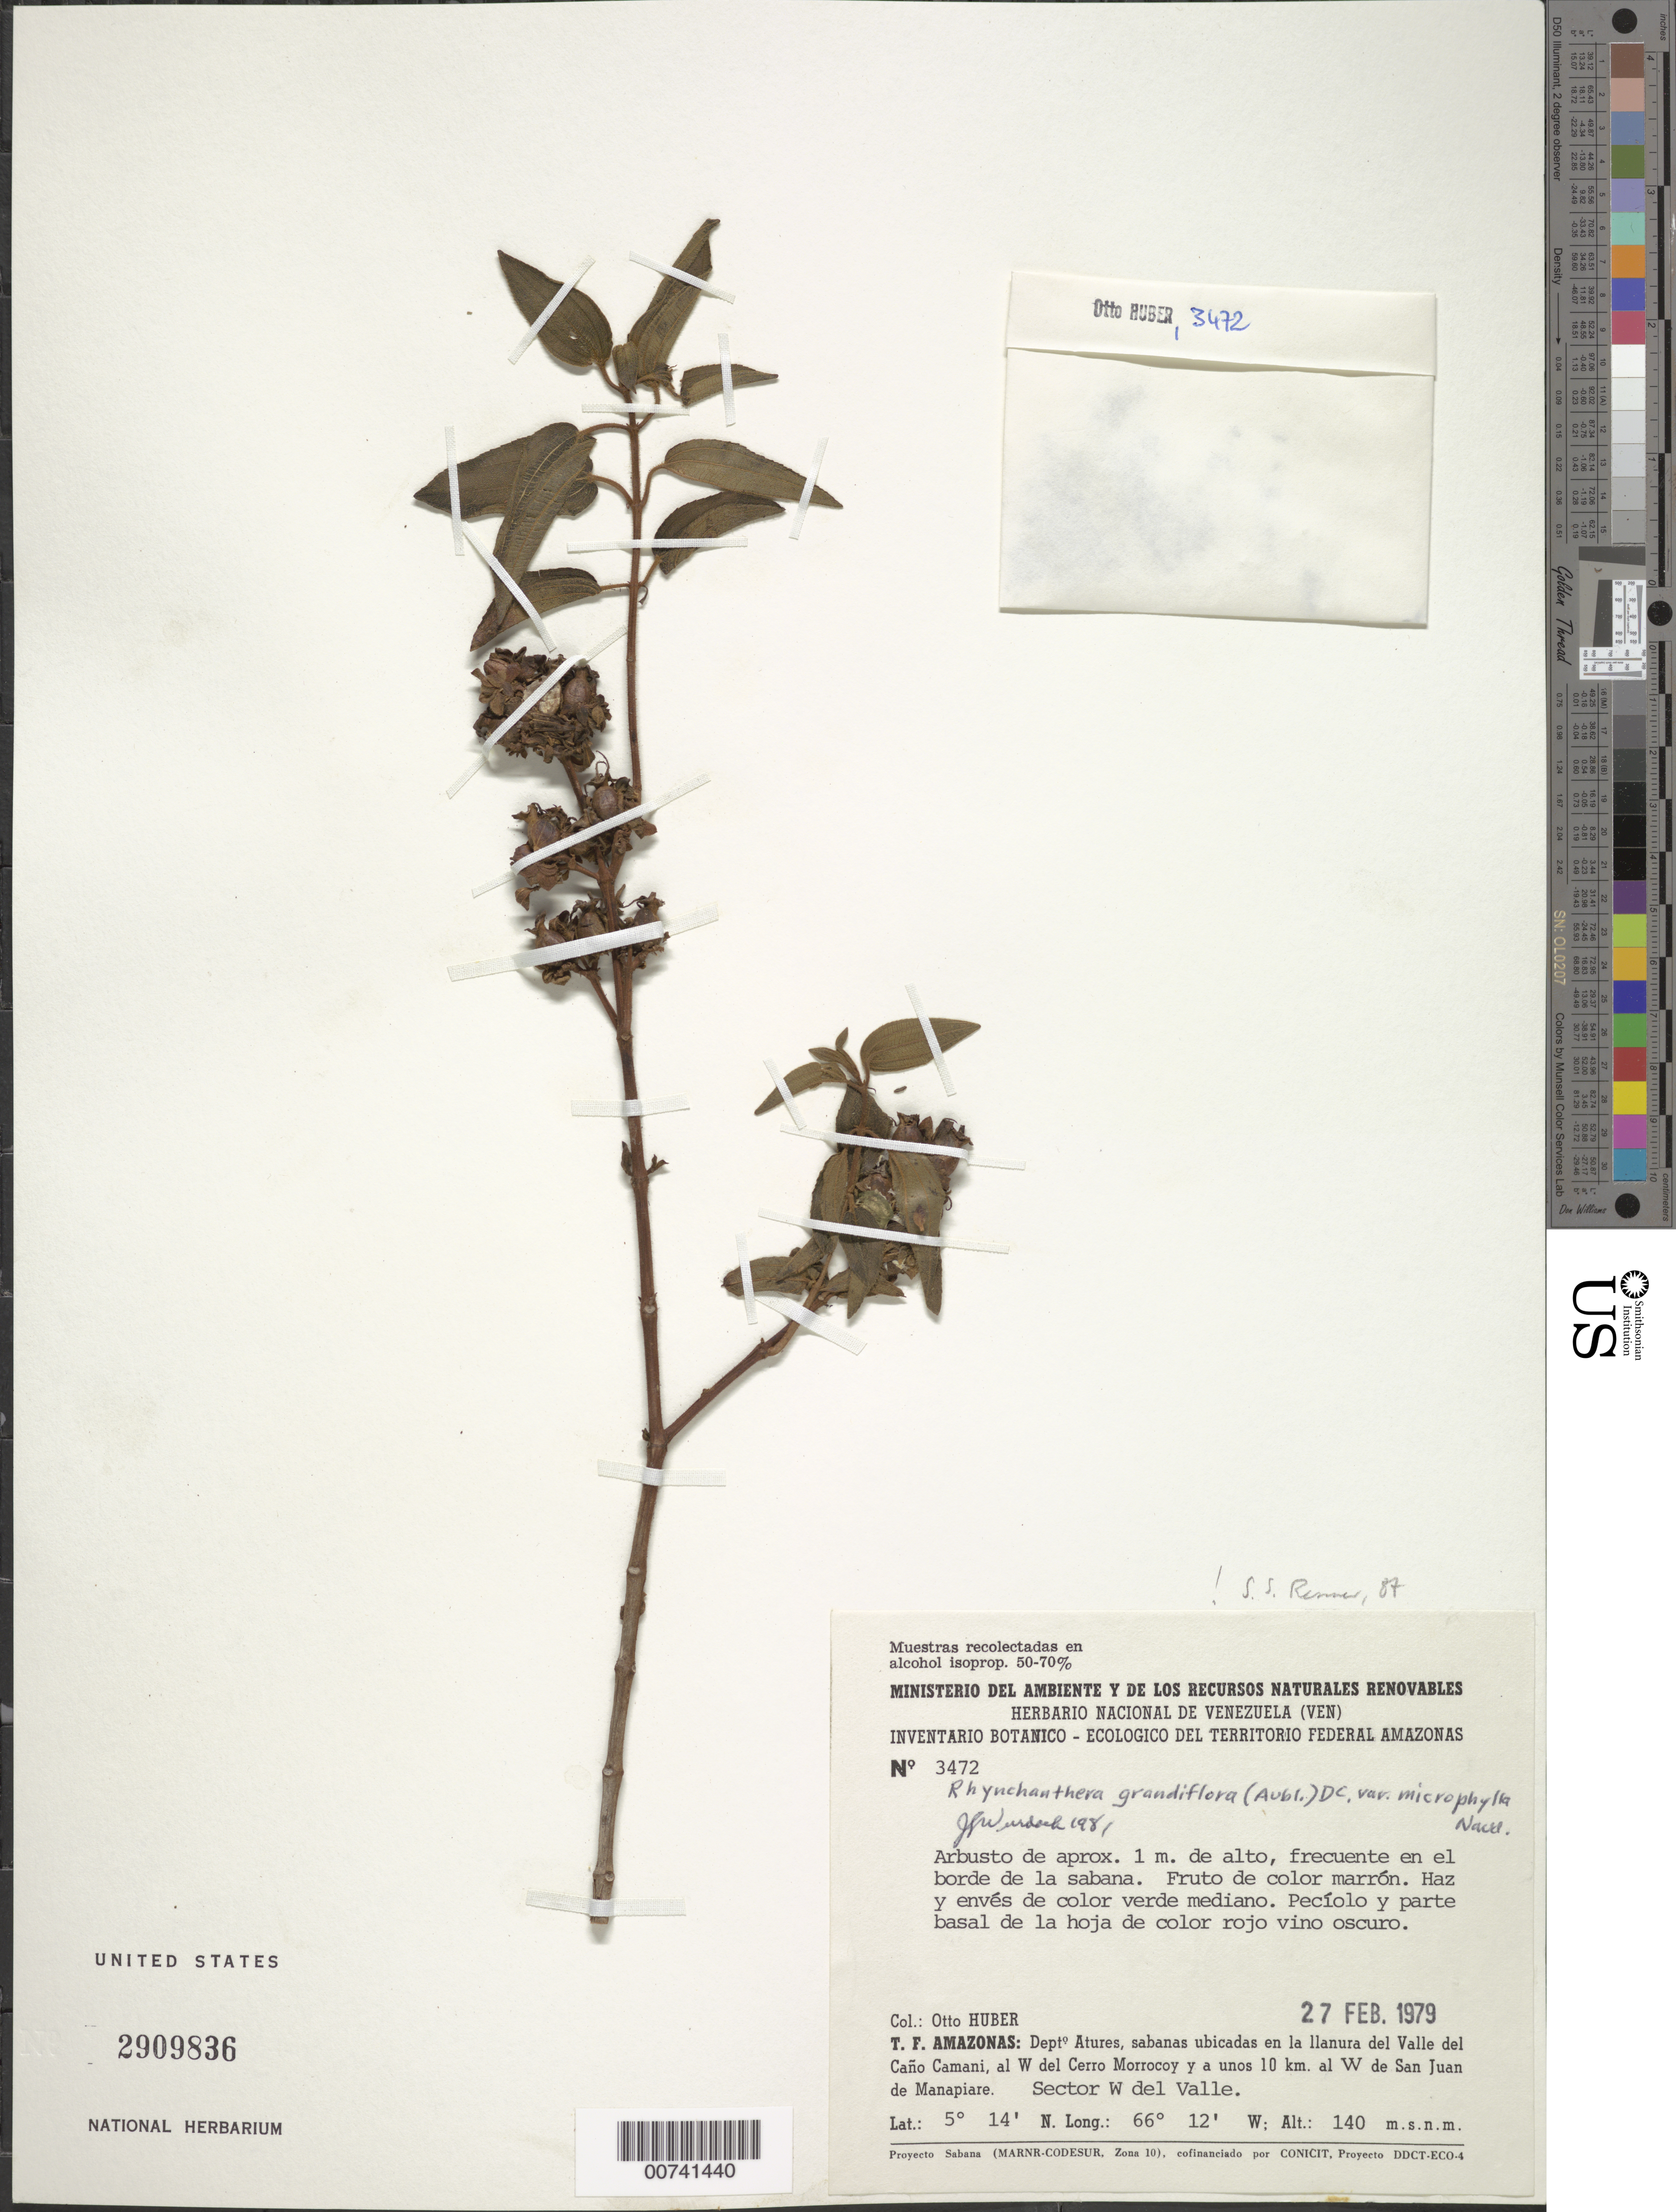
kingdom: Plantae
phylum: Tracheophyta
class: Magnoliopsida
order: Myrtales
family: Melastomataceae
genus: Rhynchanthera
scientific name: Rhynchanthera grandiflora var. microphylla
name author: Naudin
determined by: Renner, S. S.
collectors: O. Huber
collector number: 3472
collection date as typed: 27-Feb-79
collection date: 1979-02-27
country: Venezuela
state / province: Amazonas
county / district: Atures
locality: Caño Camani, valle; W del Cerro Morrocoy y 10 km W de San Juan de Manapiare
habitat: Edge of savanna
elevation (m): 140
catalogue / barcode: US 2909836